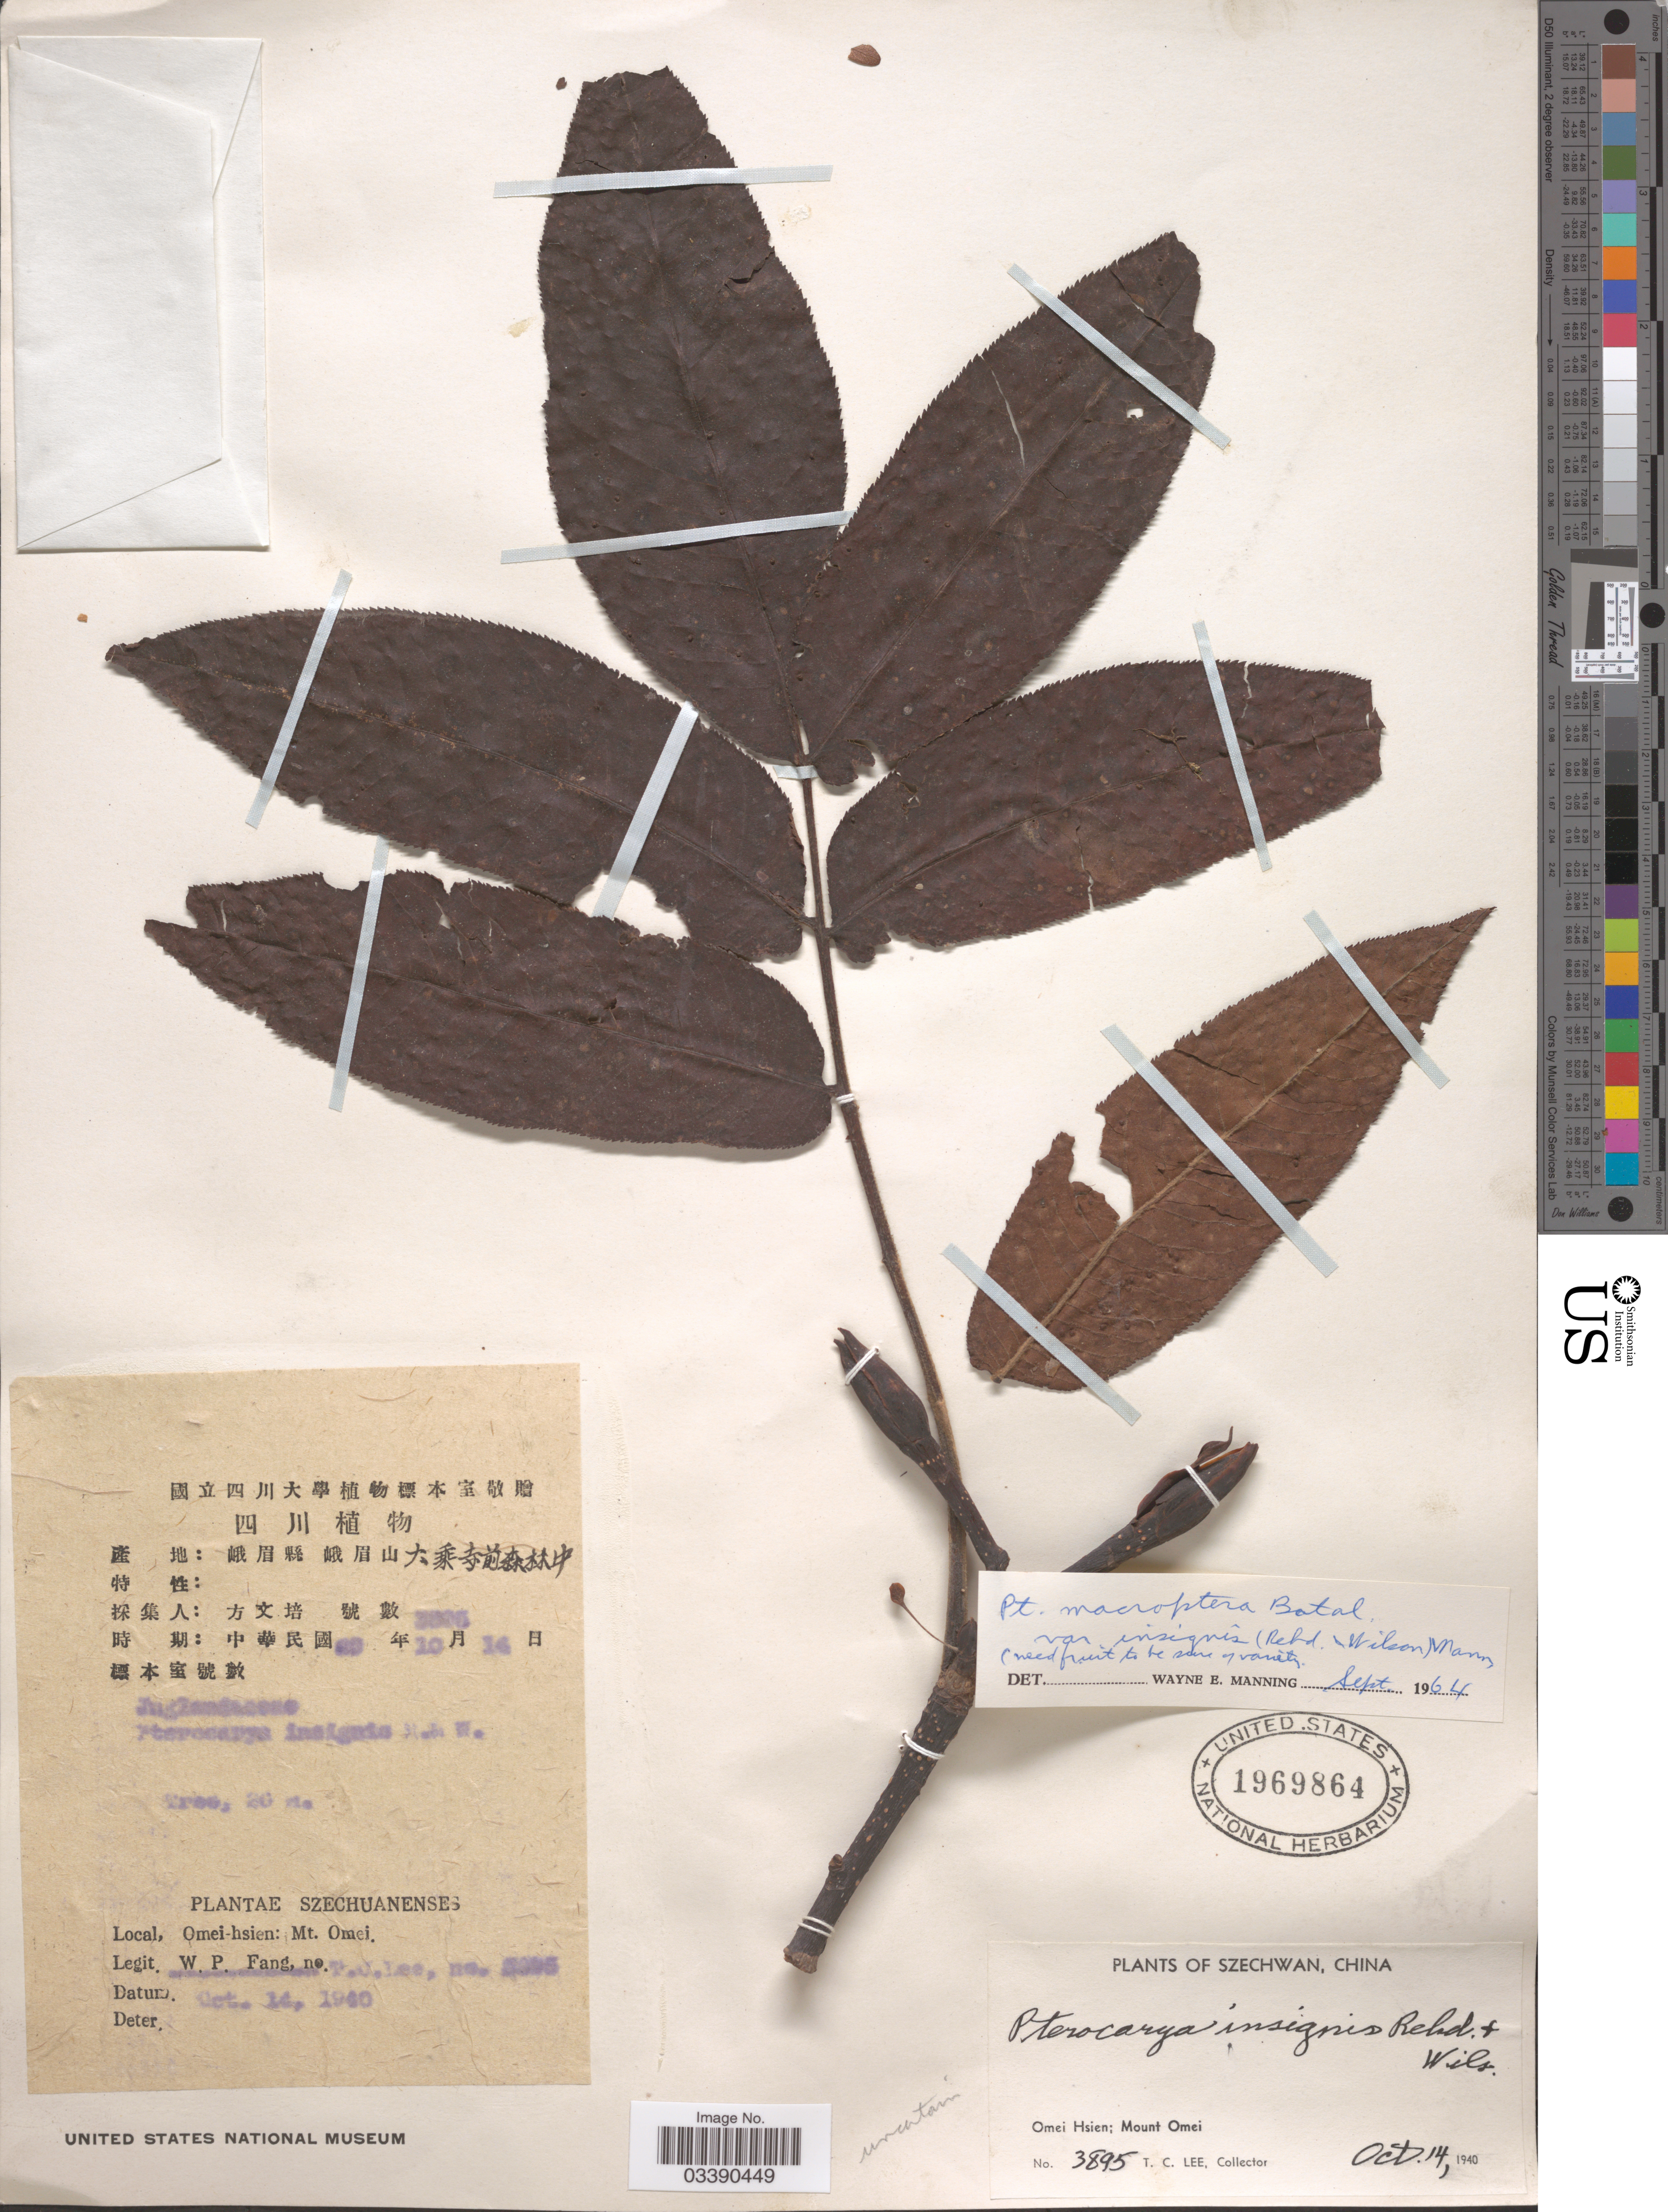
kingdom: Plantae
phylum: Tracheophyta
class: Magnoliopsida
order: Fagales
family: Juglandaceae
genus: Pterocarya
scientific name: Pterocarya macroptera var. insignis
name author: (Rehder ex E.H. Wilson) W.E. Manning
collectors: T. Lee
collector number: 3895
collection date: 1940-10-14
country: China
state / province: Sichuan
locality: Szechwan. Omei-hsien: Mt. Omei.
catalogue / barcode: US 1969864